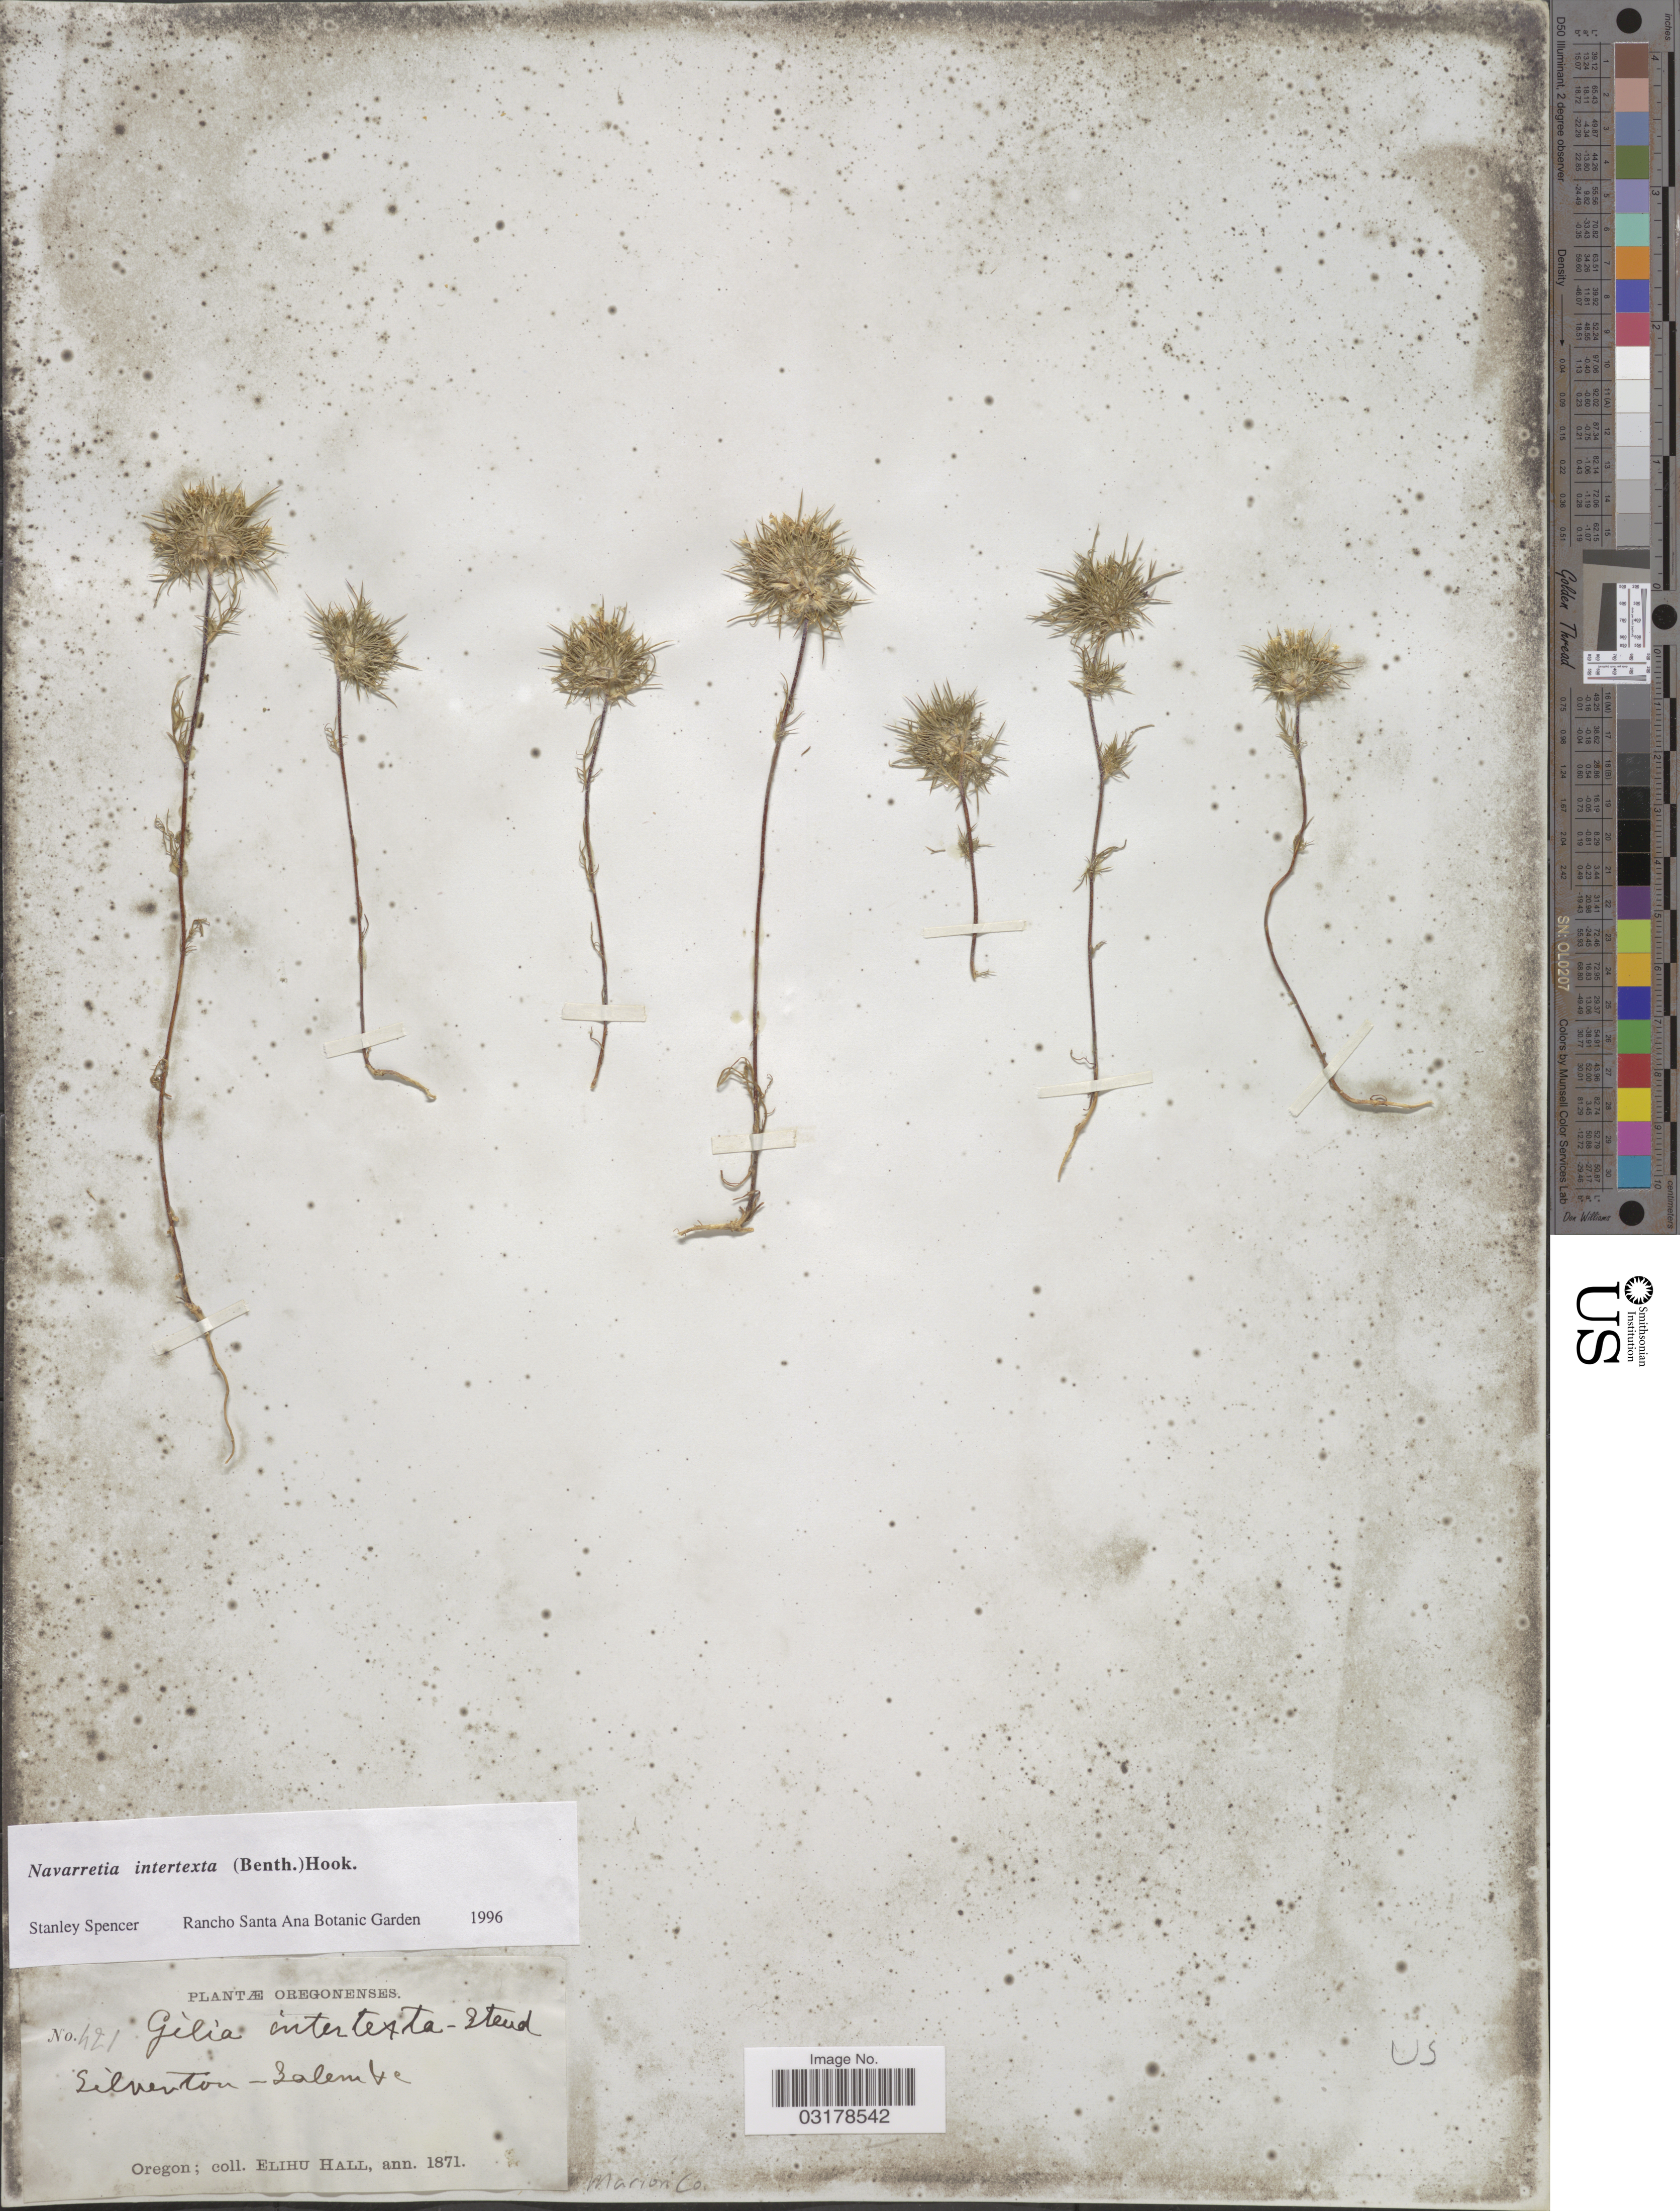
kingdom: Plantae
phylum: Tracheophyta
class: Magnoliopsida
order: Ericales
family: Polemoniaceae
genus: Navarretia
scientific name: Navarretia intertexta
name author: (Benth.) Hook.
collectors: E. Hall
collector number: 421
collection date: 1871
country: United States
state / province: Oregon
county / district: Marion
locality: Silverton-Salem &c. Marion Co.